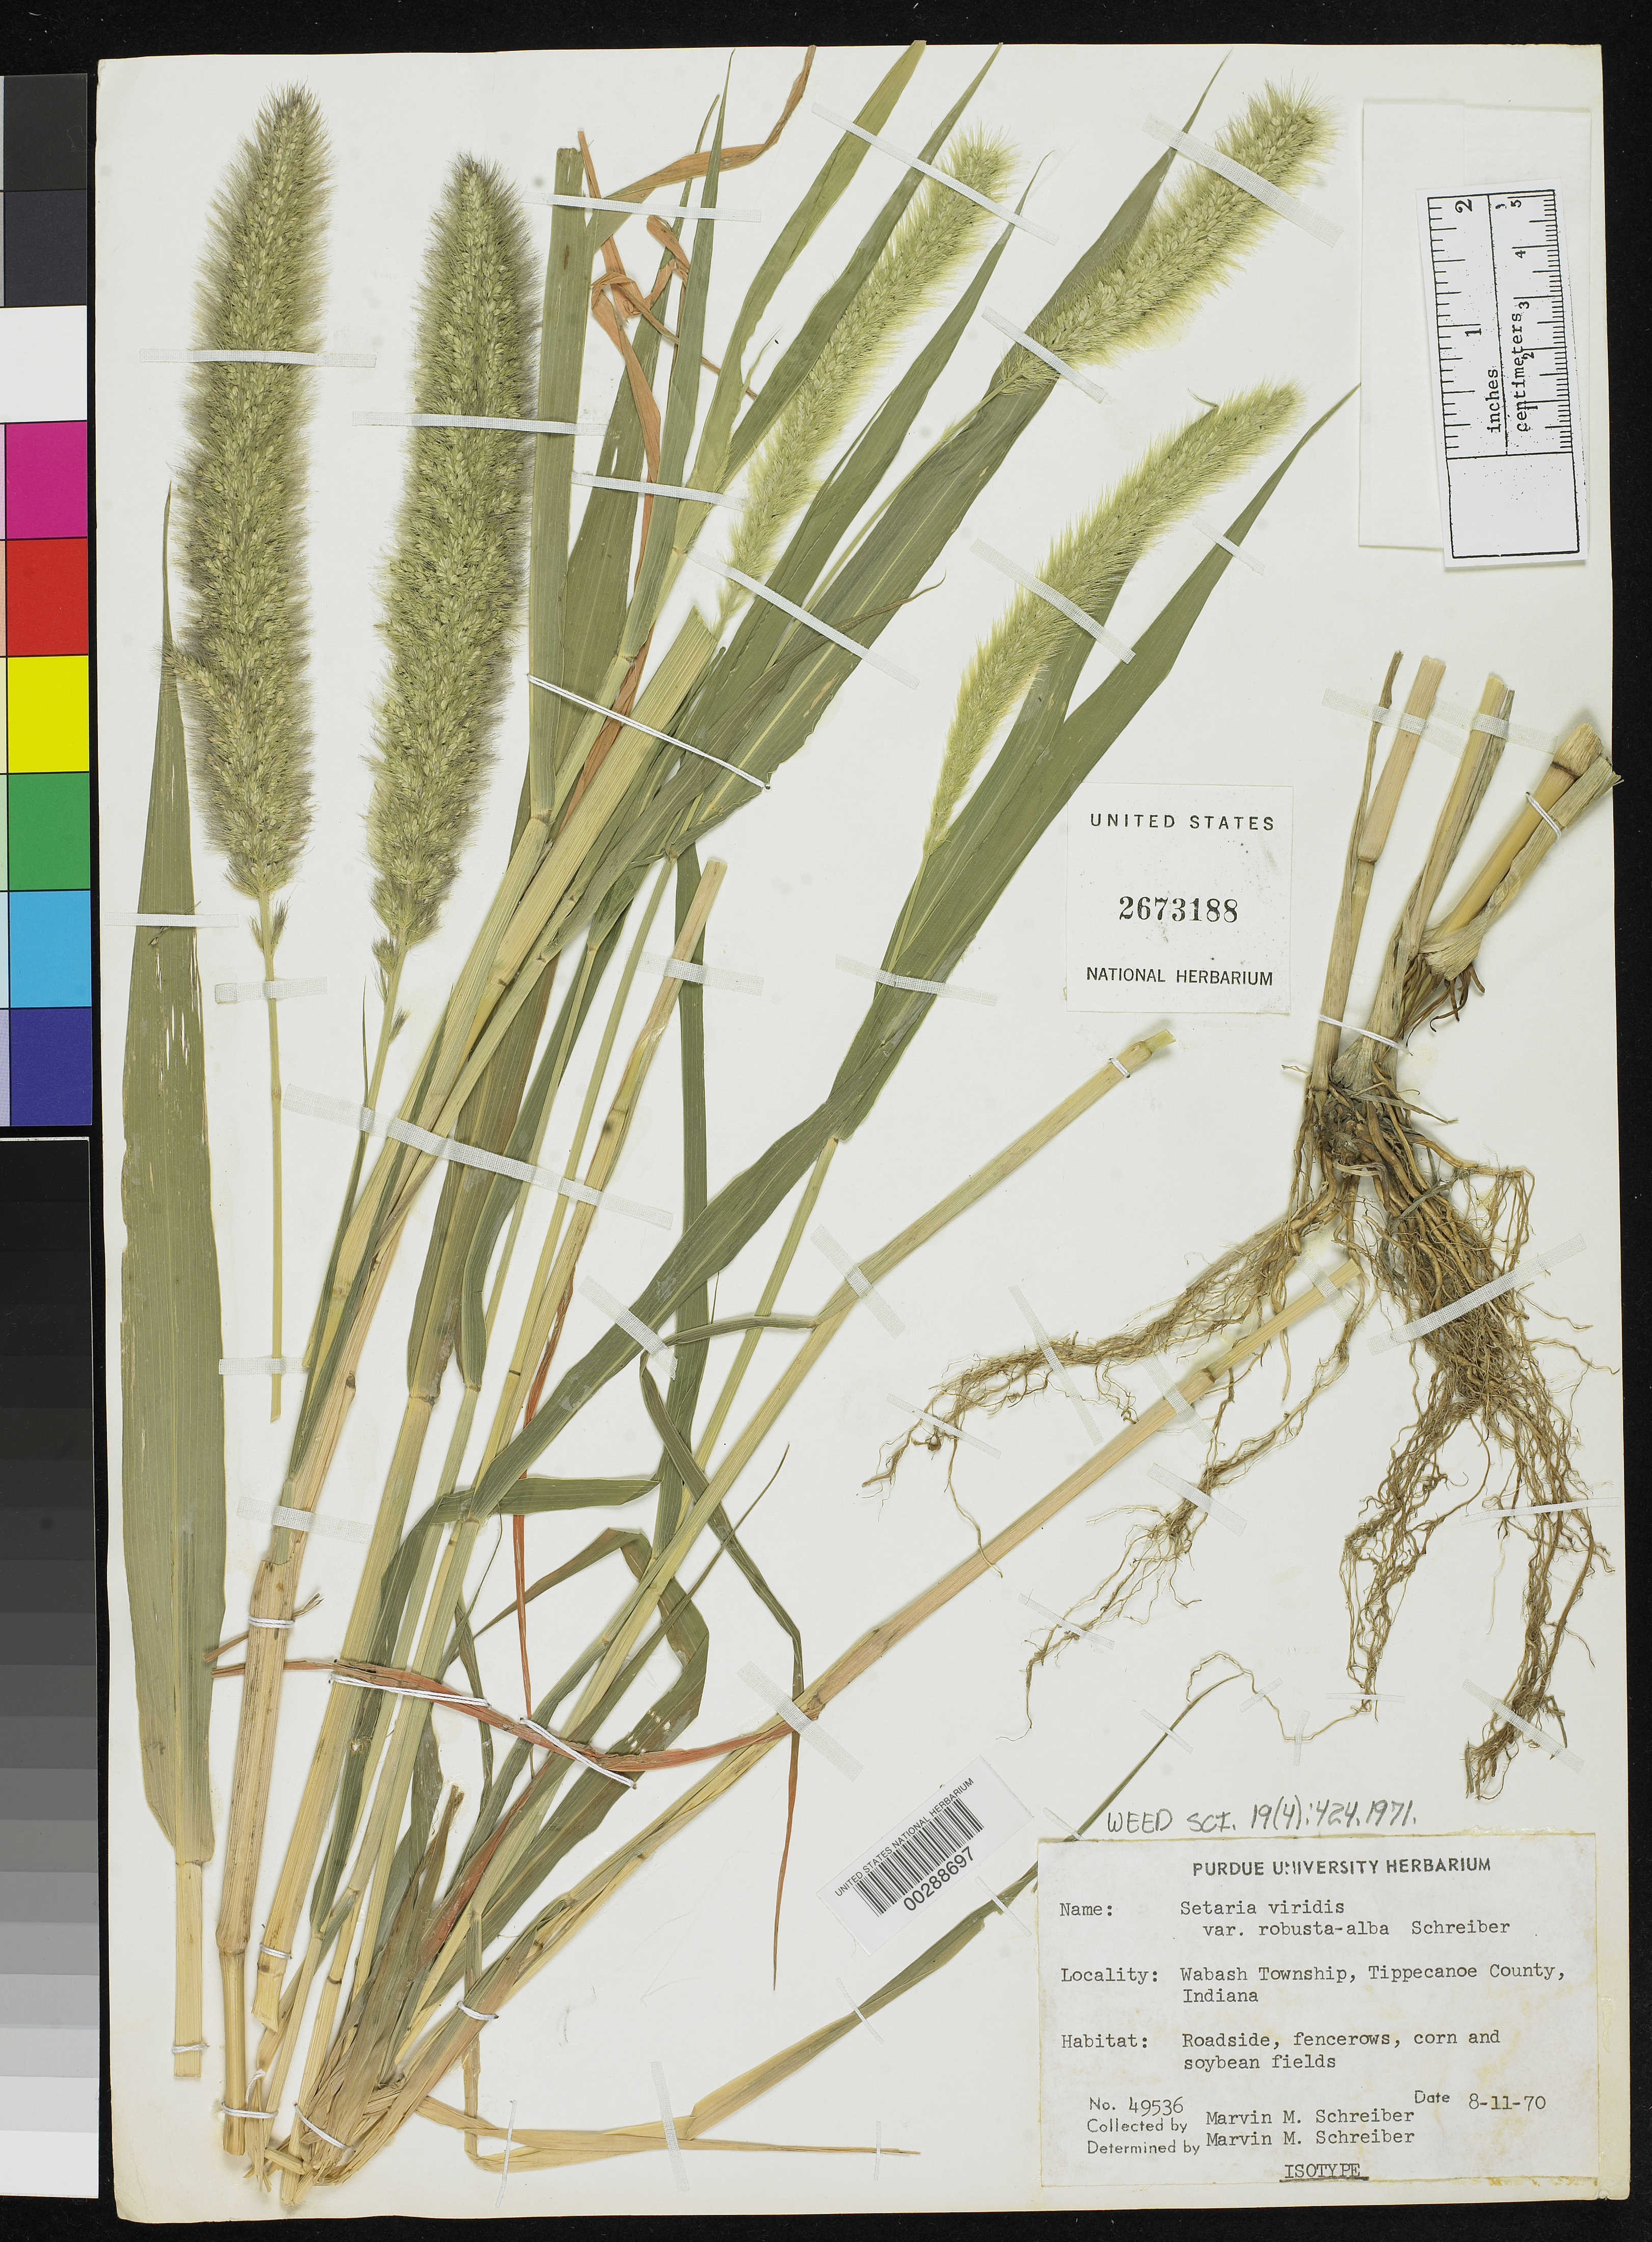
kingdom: Plantae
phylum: Tracheophyta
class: Liliopsida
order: Poales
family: Poaceae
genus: Setaria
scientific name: Setaria viridis var. robusta-alba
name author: Scheiber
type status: Isotype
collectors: M. Scheiber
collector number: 49536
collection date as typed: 11 Aug 1970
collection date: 1970-08-11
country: United States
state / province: Indiana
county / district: Tippecanoe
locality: Wabash Township.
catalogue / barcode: US 2673188